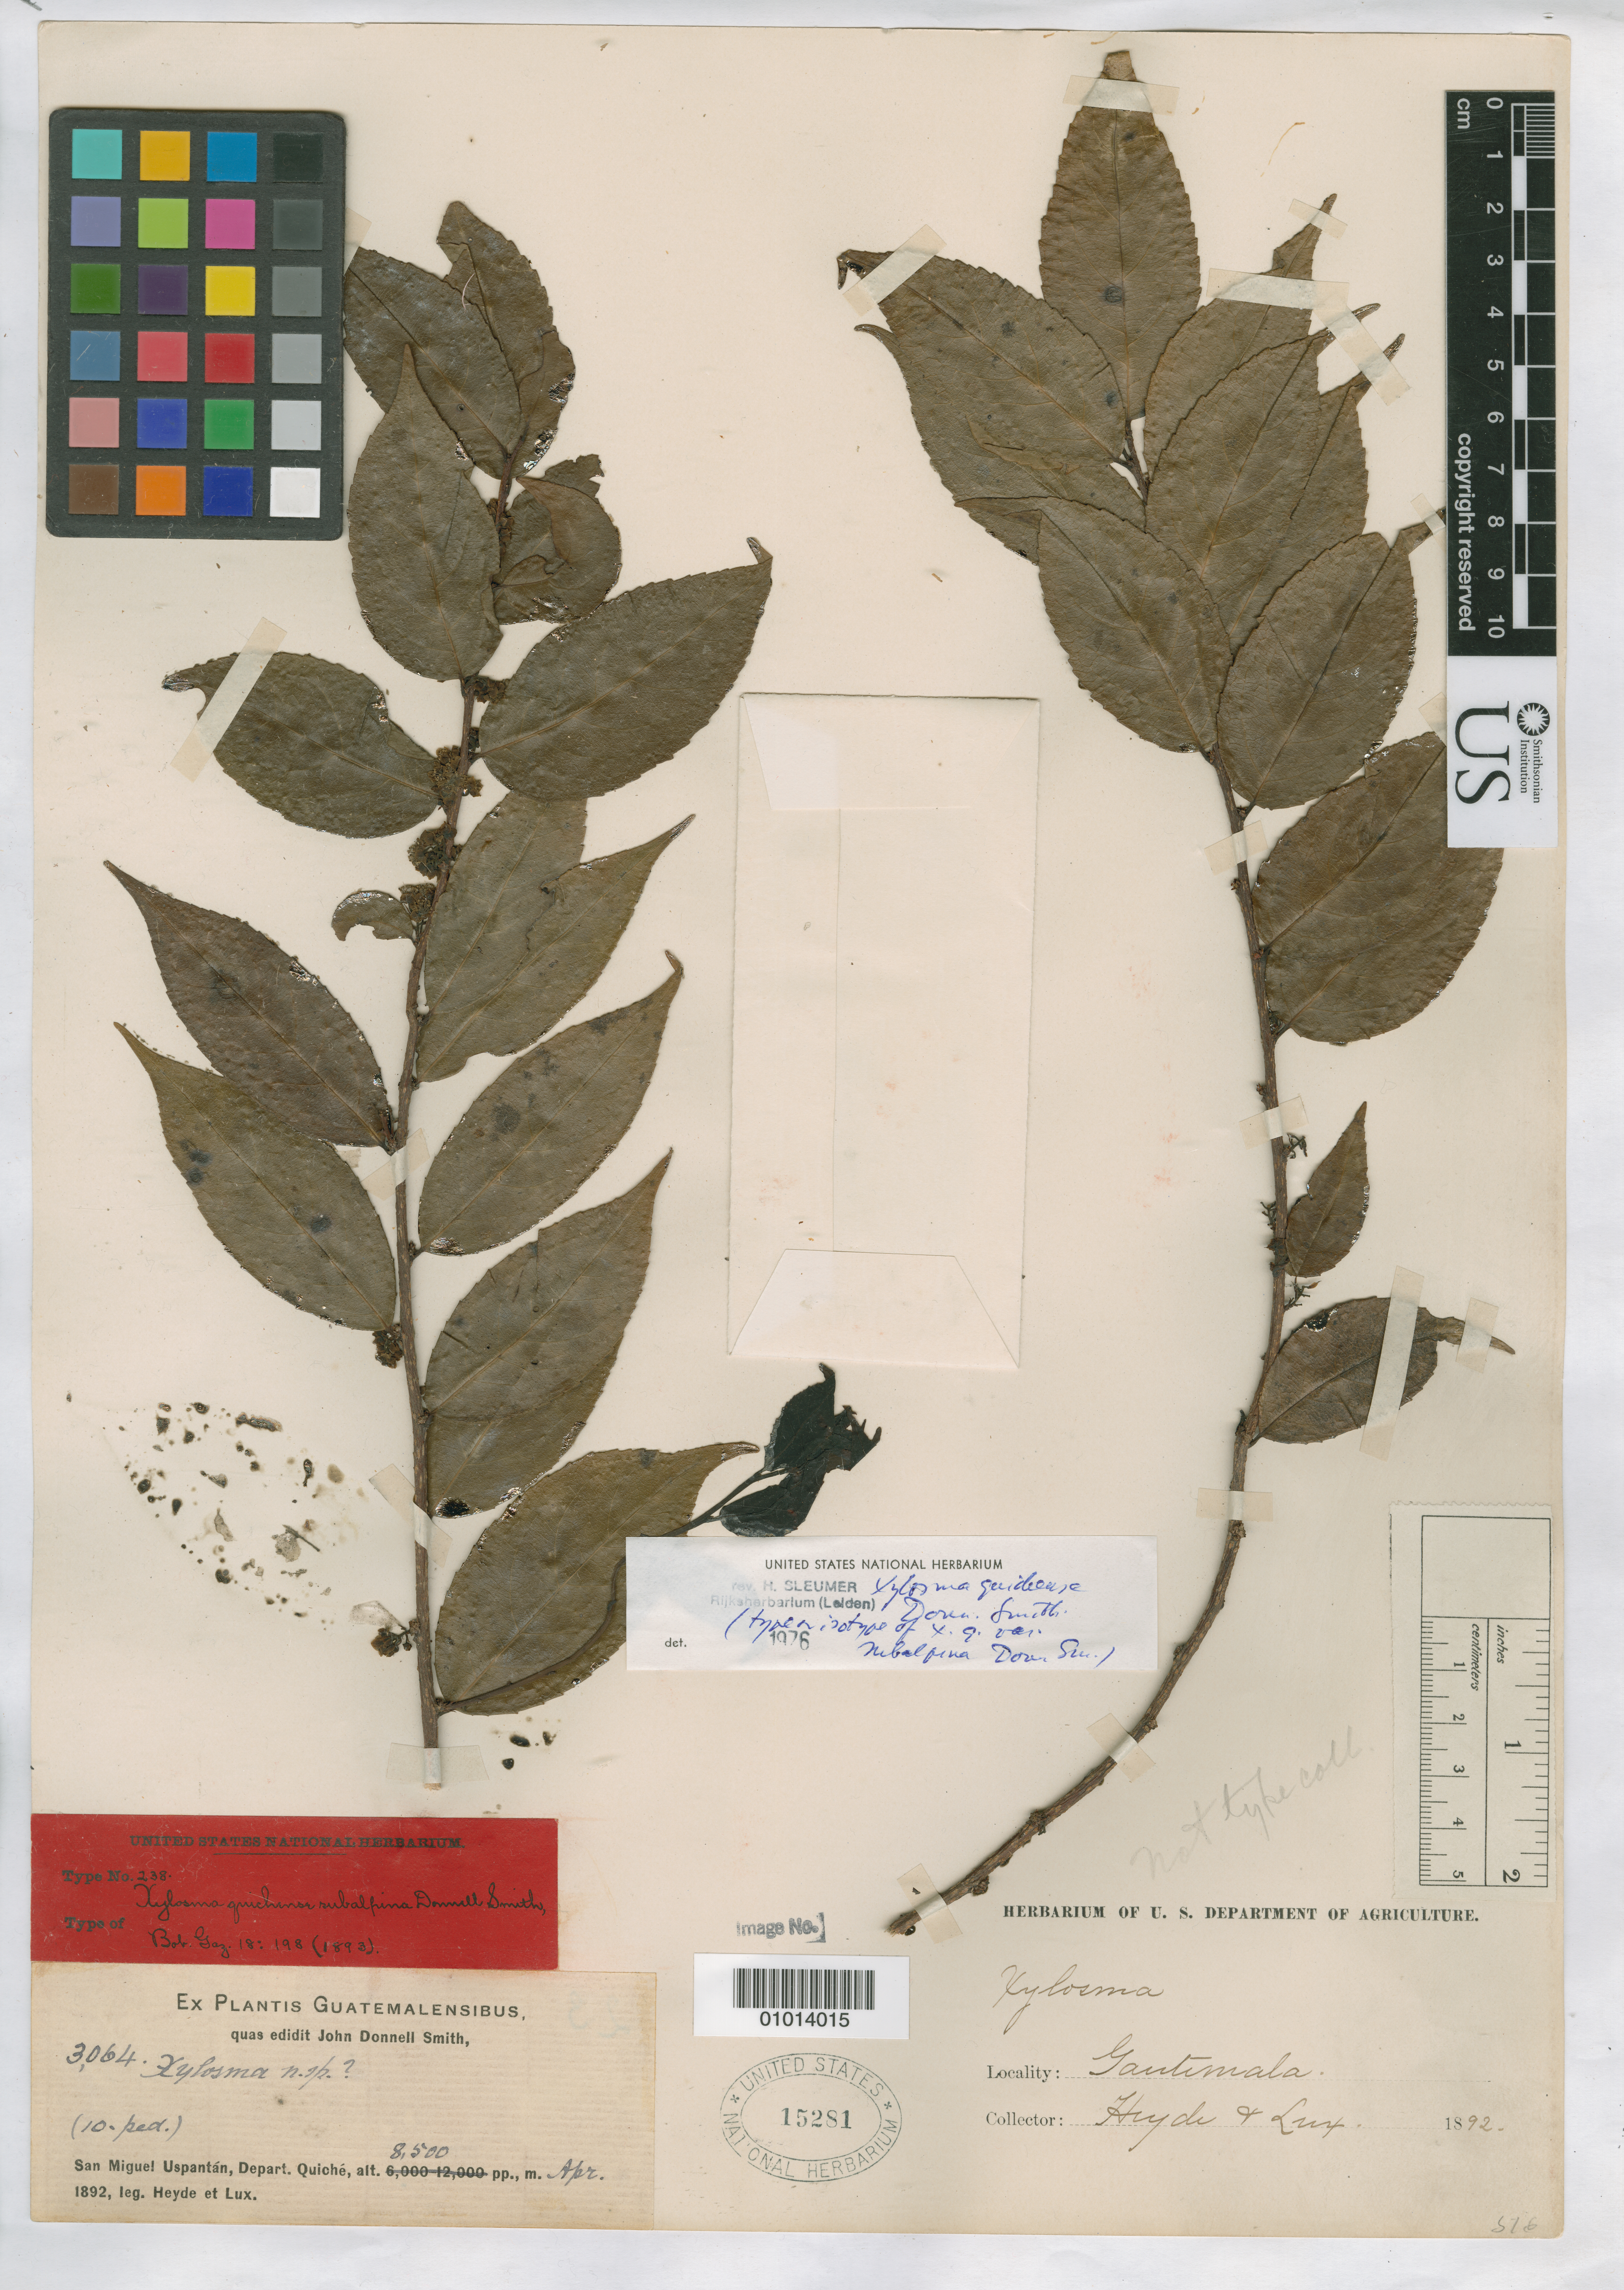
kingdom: Plantae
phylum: Tracheophyta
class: Magnoliopsida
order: Malpighiales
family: Salicaceae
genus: Xylosma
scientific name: Xylosma quichensis var. subalpina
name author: Donn. Sm.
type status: Possible Isotype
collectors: E. T. Heyde & E. Lux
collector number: J.D.S. 3064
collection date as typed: Apr 1892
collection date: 1892-04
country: Guatemala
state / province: El Quiché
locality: San Miguel Uspantán, Depart. Quiché.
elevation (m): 2591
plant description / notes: Same number as type collection but dubiously a duplicate of the holotype; collection data differ.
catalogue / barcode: US 15281